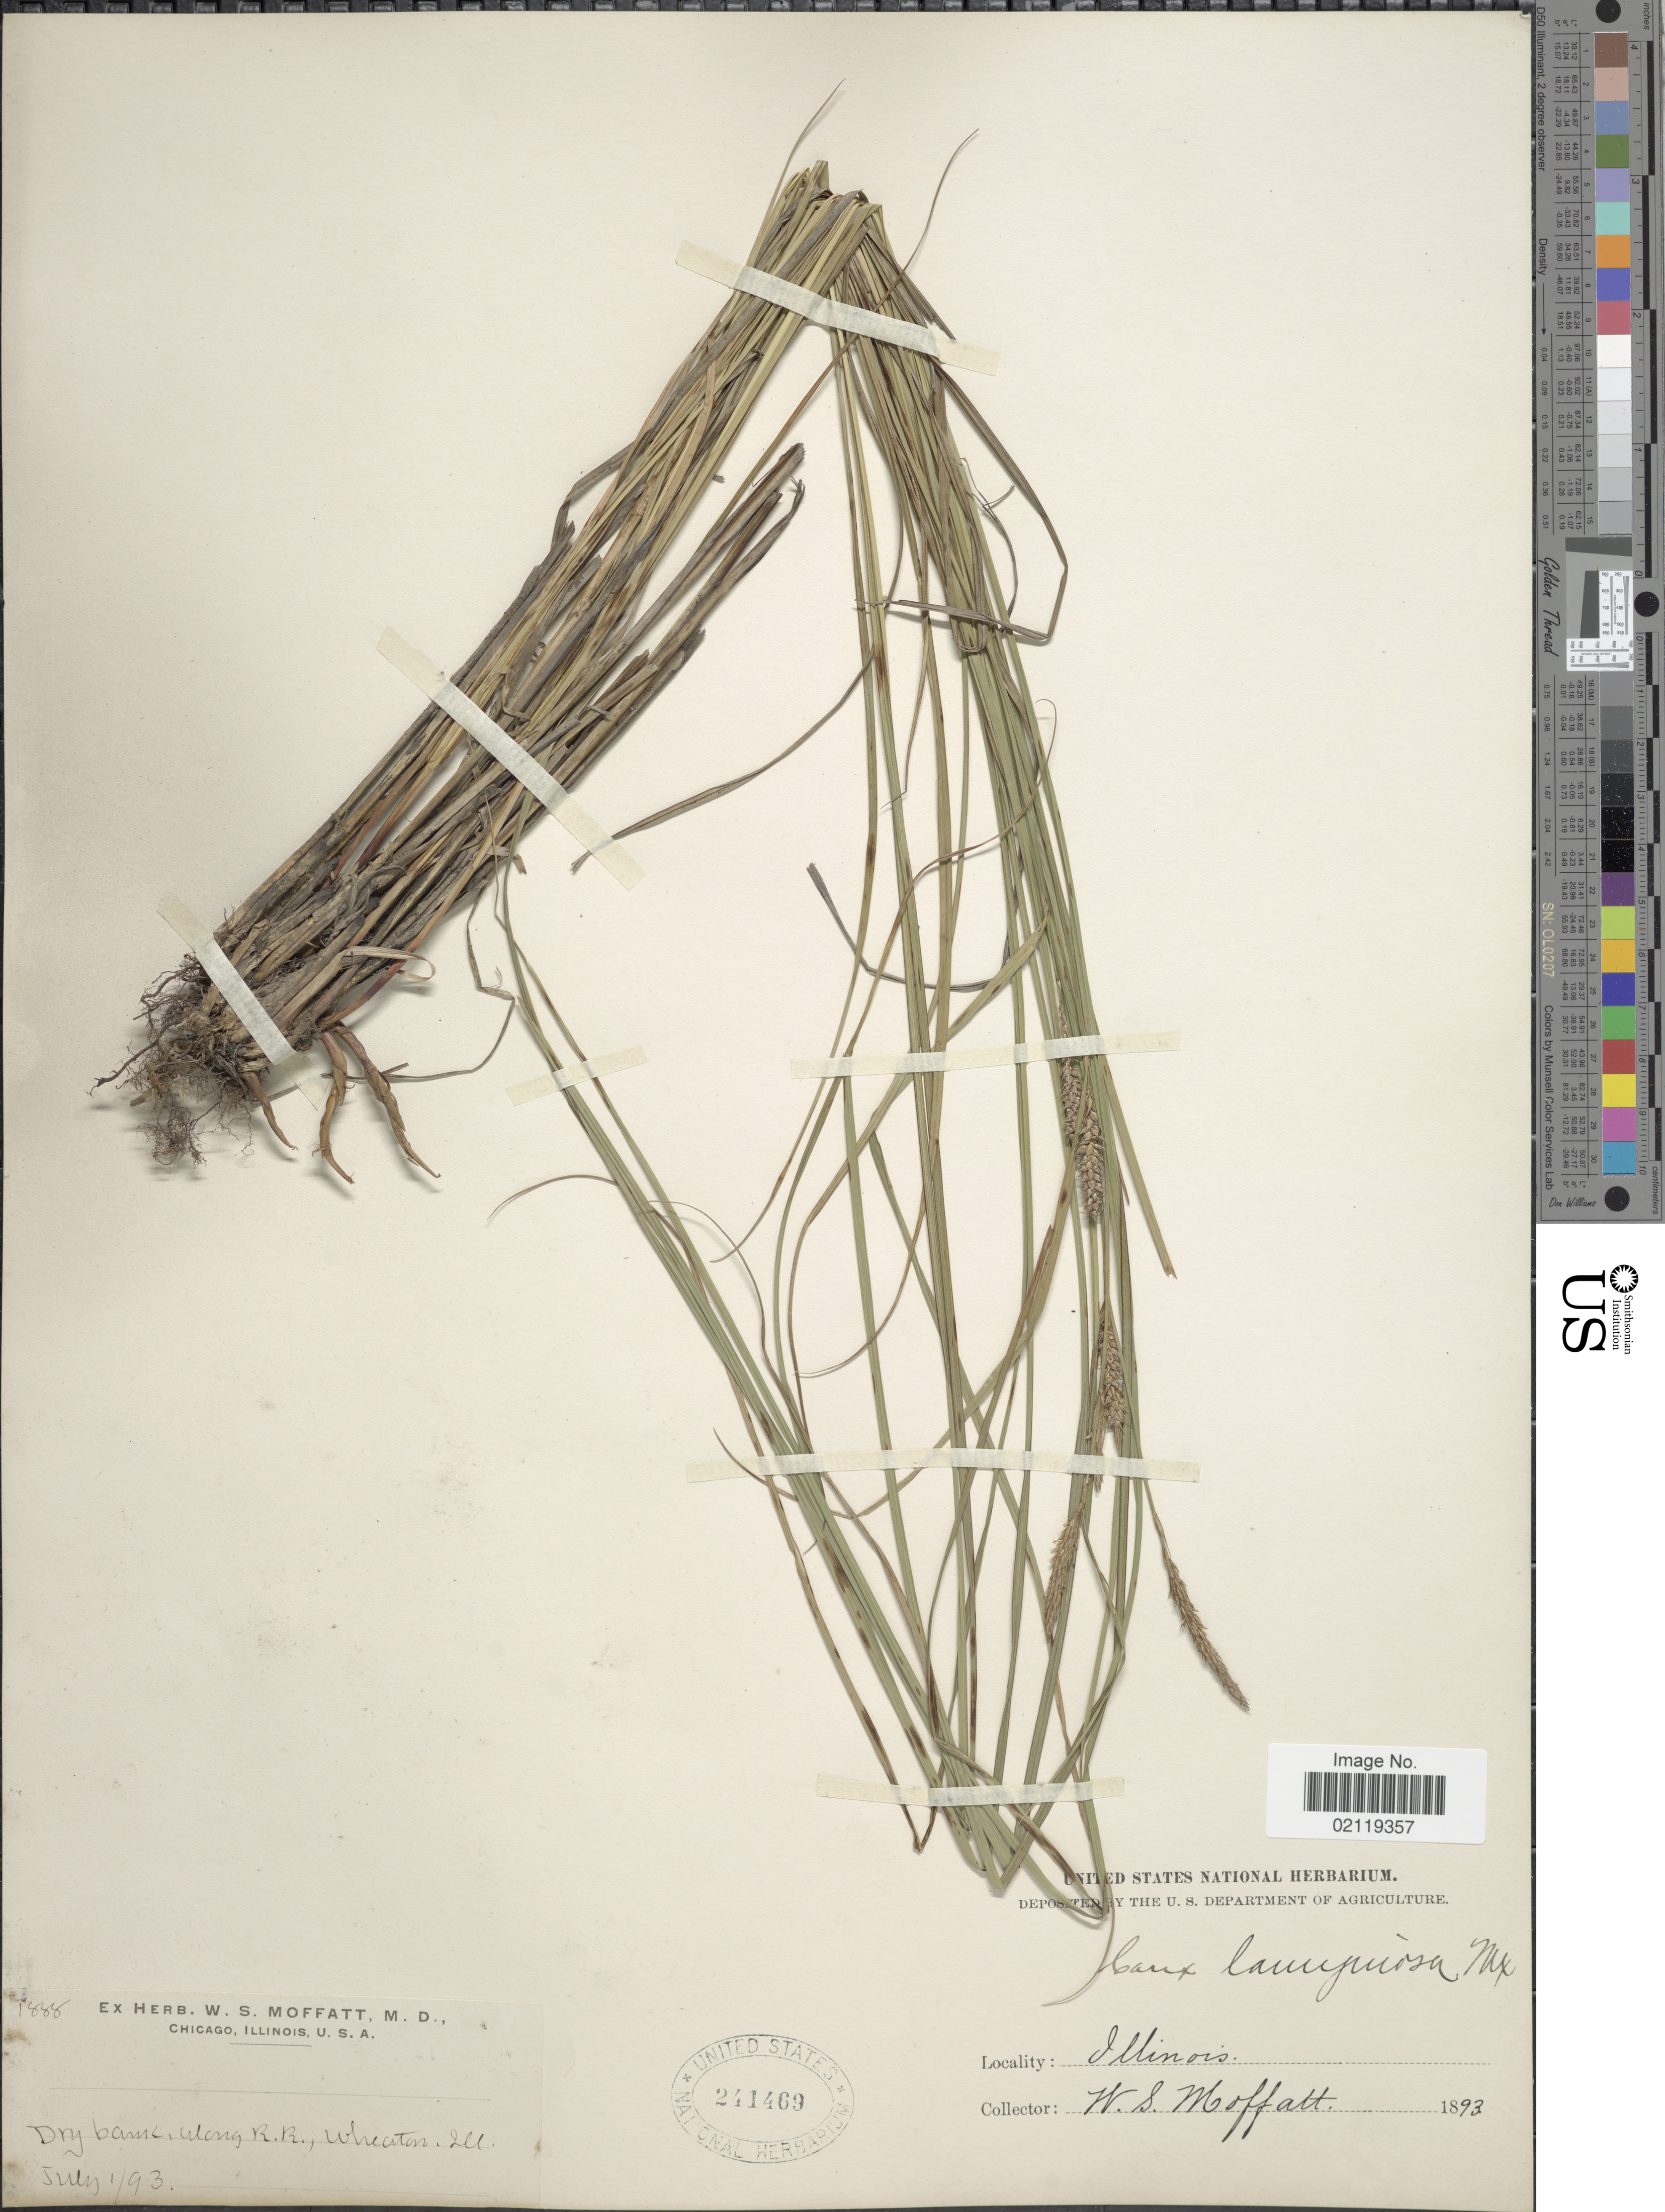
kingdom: Plantae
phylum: Tracheophyta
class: Liliopsida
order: Poales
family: Cyperaceae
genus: Carex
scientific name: Carex pellita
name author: Muhl. ex Willd.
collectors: W. Moffatt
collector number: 1888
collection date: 1893-07-01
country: United States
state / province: Illinois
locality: Dry barns, along R.R., Wheaton, Ill.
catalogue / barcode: US 241469